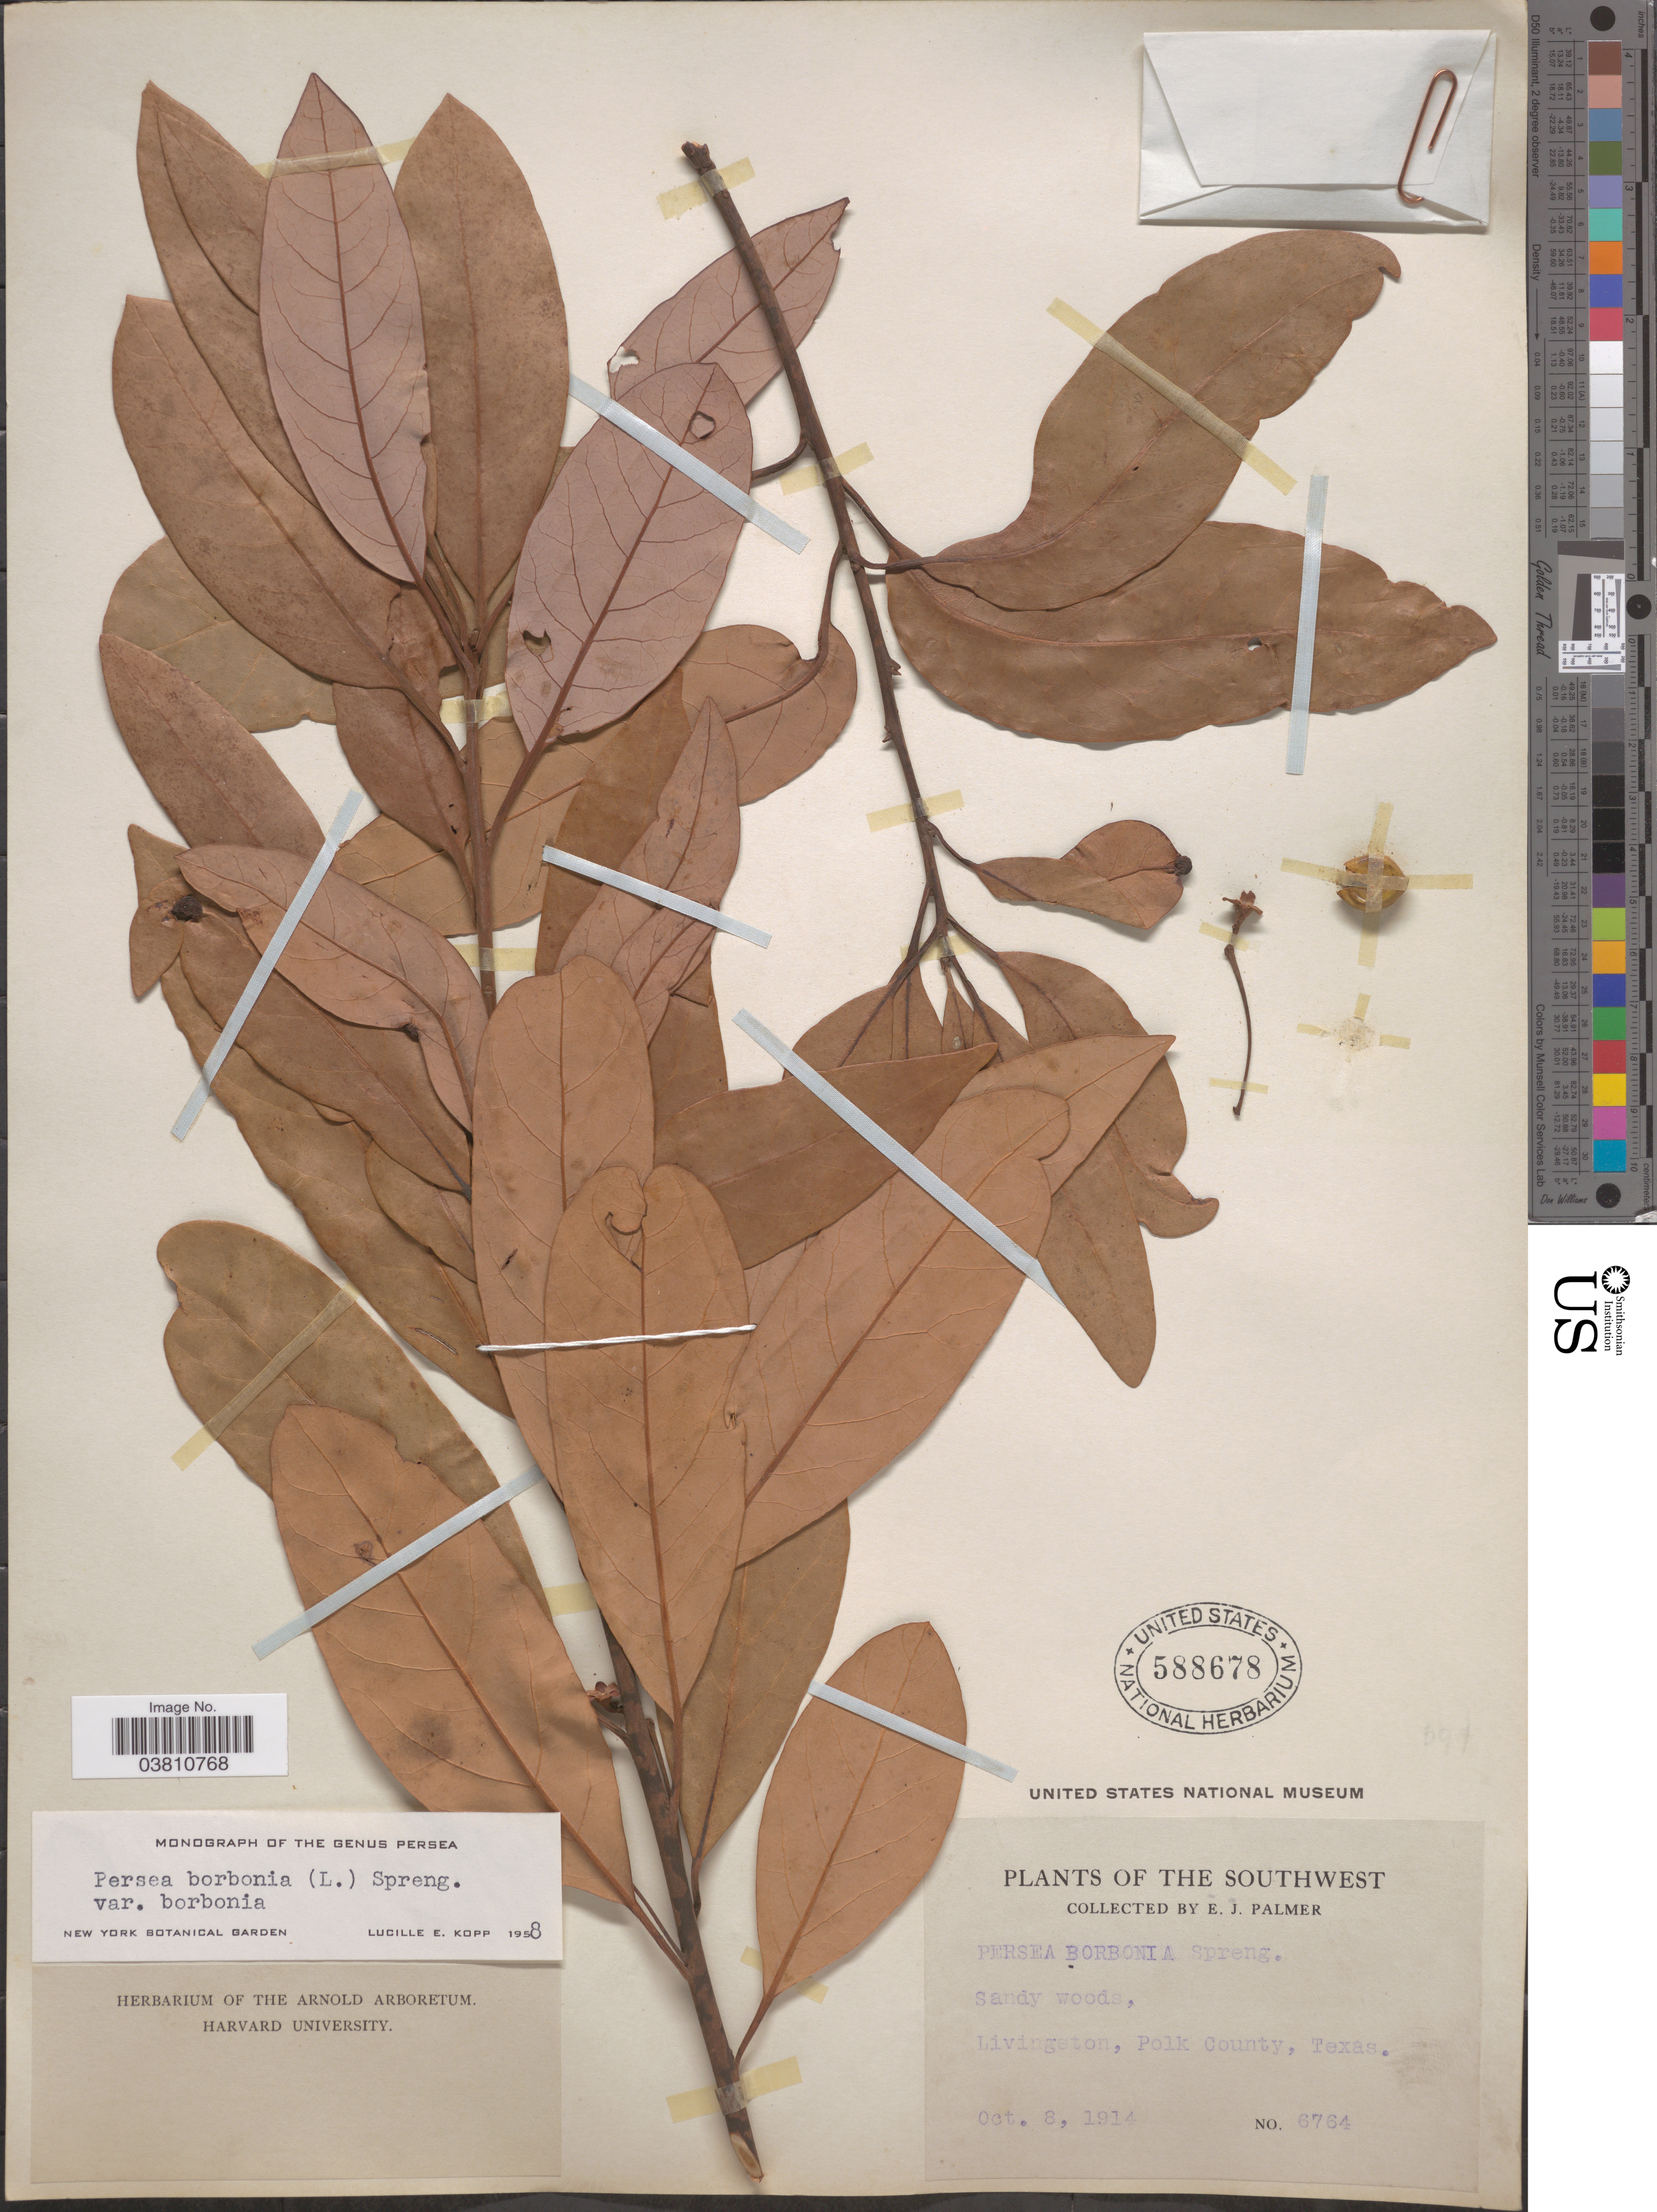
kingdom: Plantae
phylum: Tracheophyta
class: Magnoliopsida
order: Laurales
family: Lauraceae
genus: Persea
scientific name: Persea borbonia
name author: (L.) Spreng.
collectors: E. J. Palmer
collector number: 6764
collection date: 1914-10-08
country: United States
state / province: Texas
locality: The Southwest. Livingston, Polk County.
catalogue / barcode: US 588678